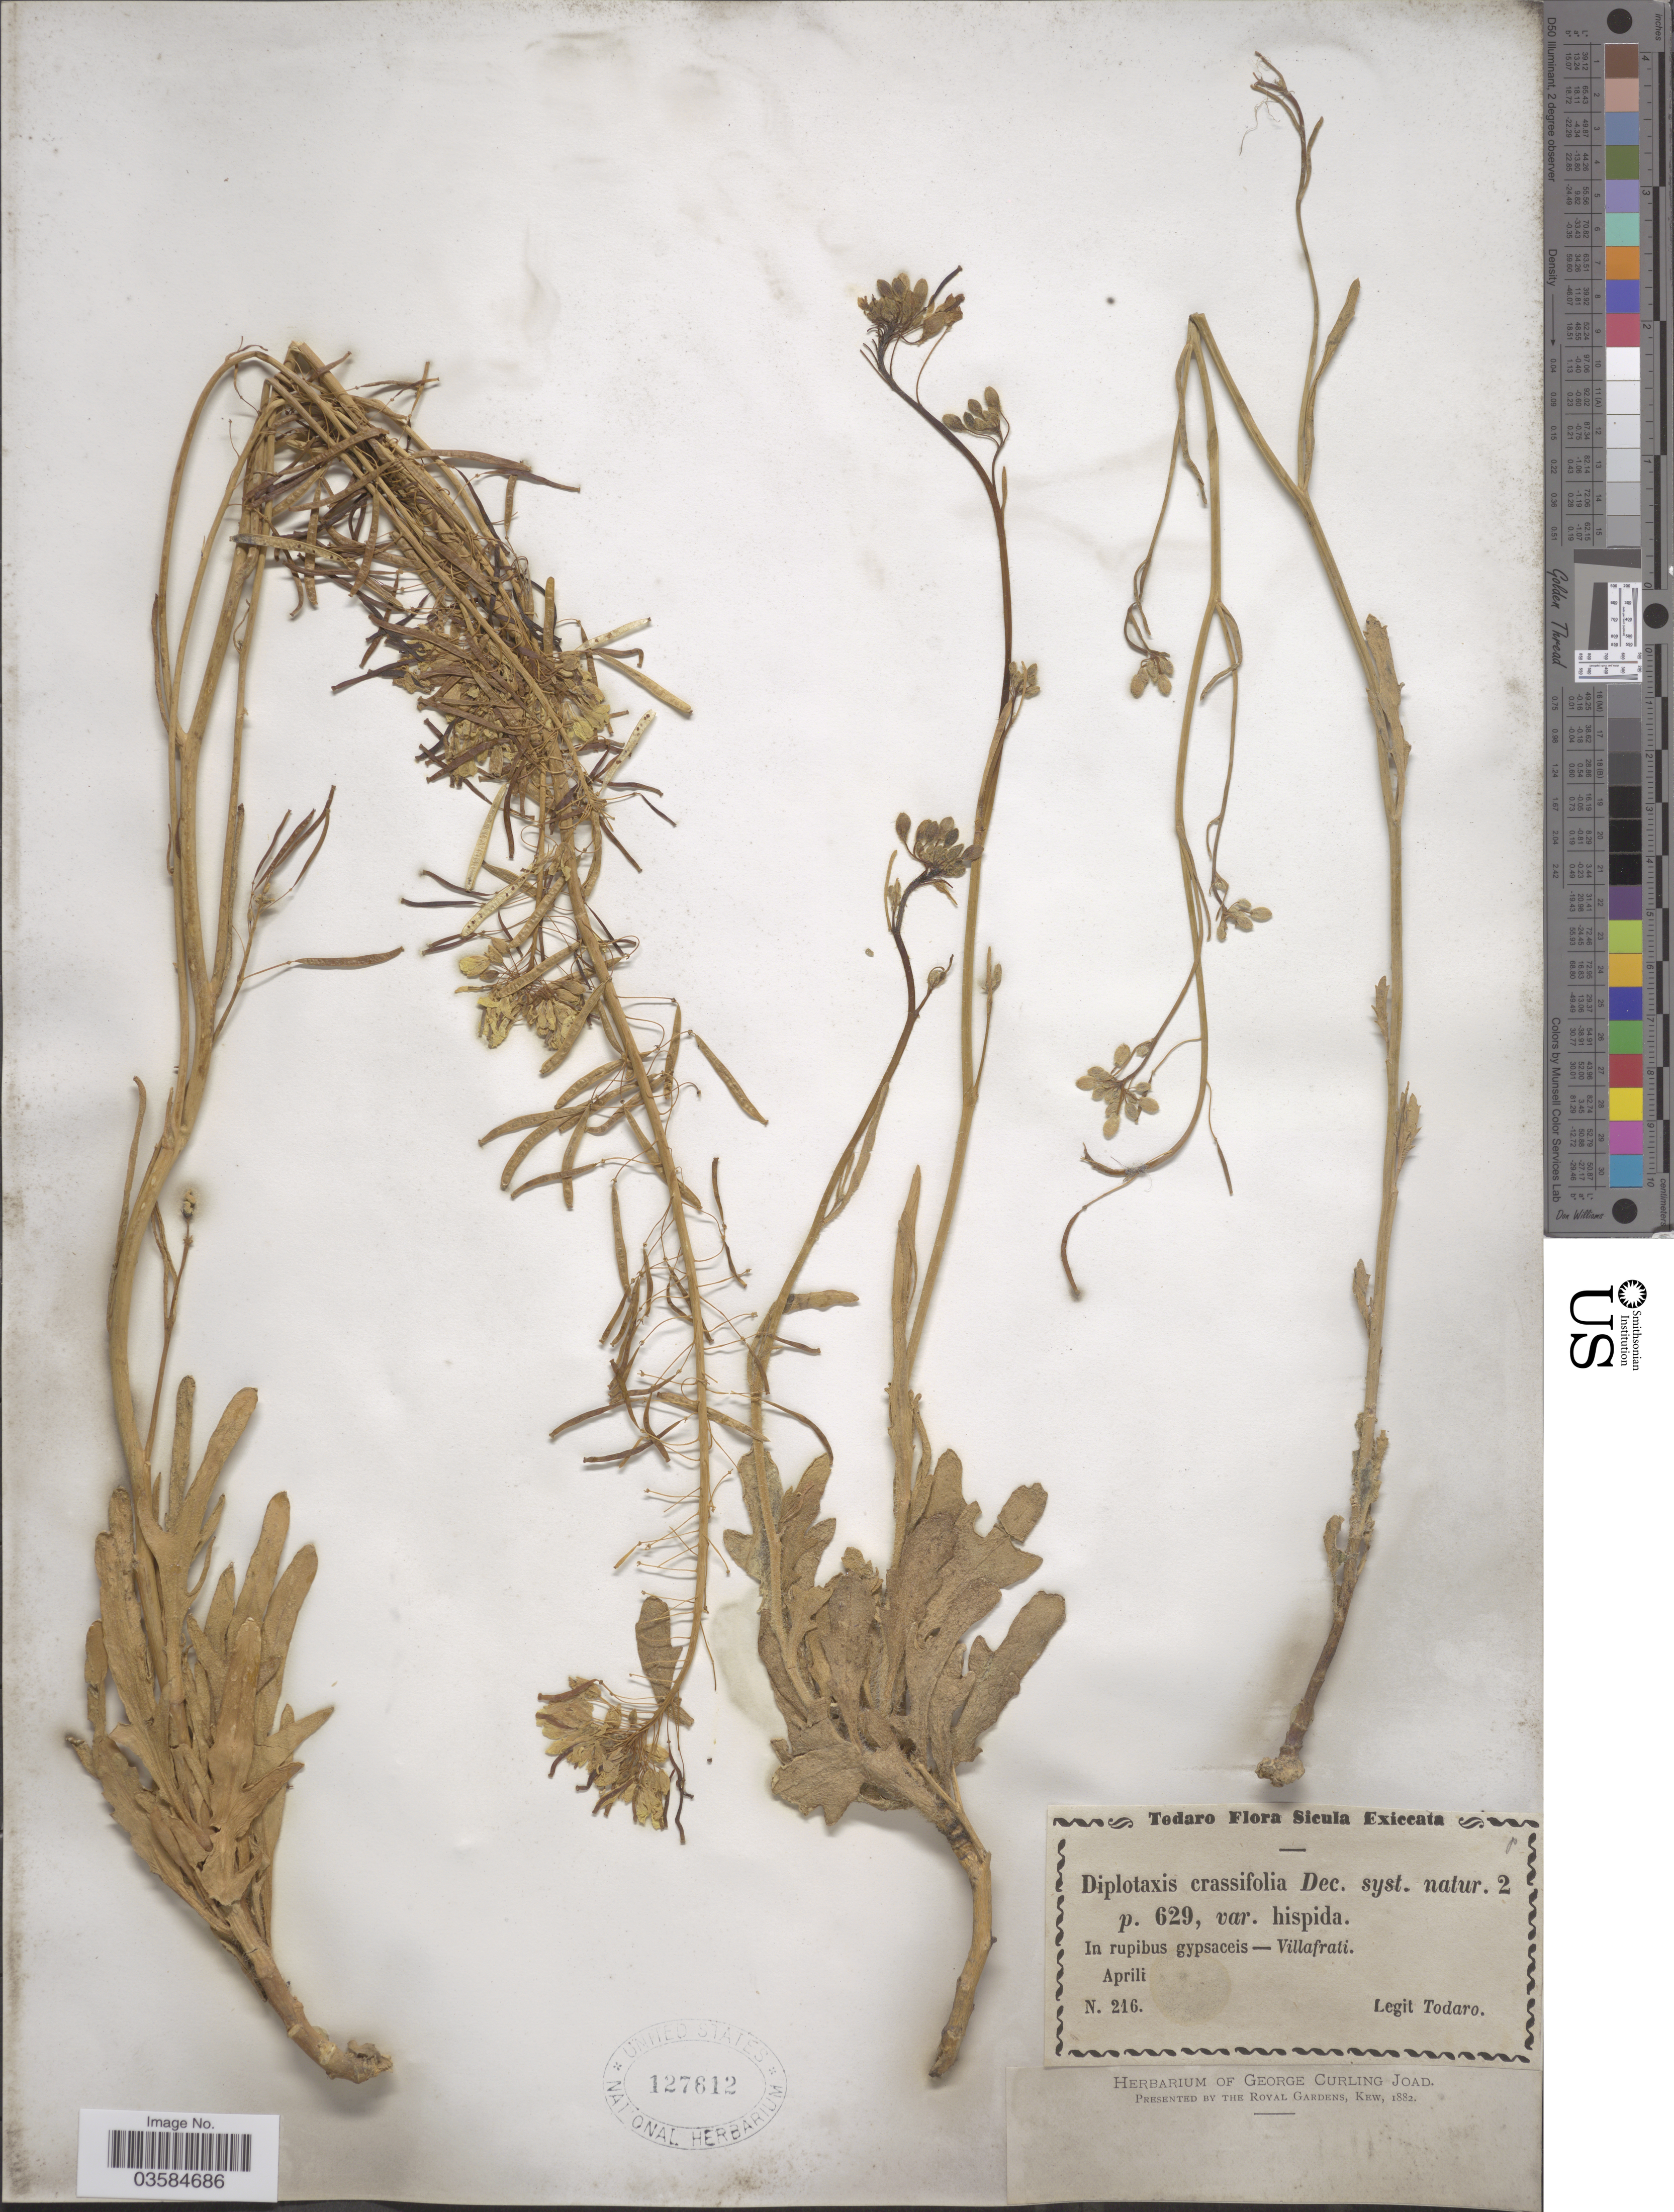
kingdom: Plantae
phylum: Tracheophyta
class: Magnoliopsida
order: Brassicales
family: Brassicaceae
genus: Diplotaxis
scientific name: Diplotaxis crassifolia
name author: DC.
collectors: Todaro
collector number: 216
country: Italy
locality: Sicula. In rupibus gypsaceis-Villafrati.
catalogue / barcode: US 127612